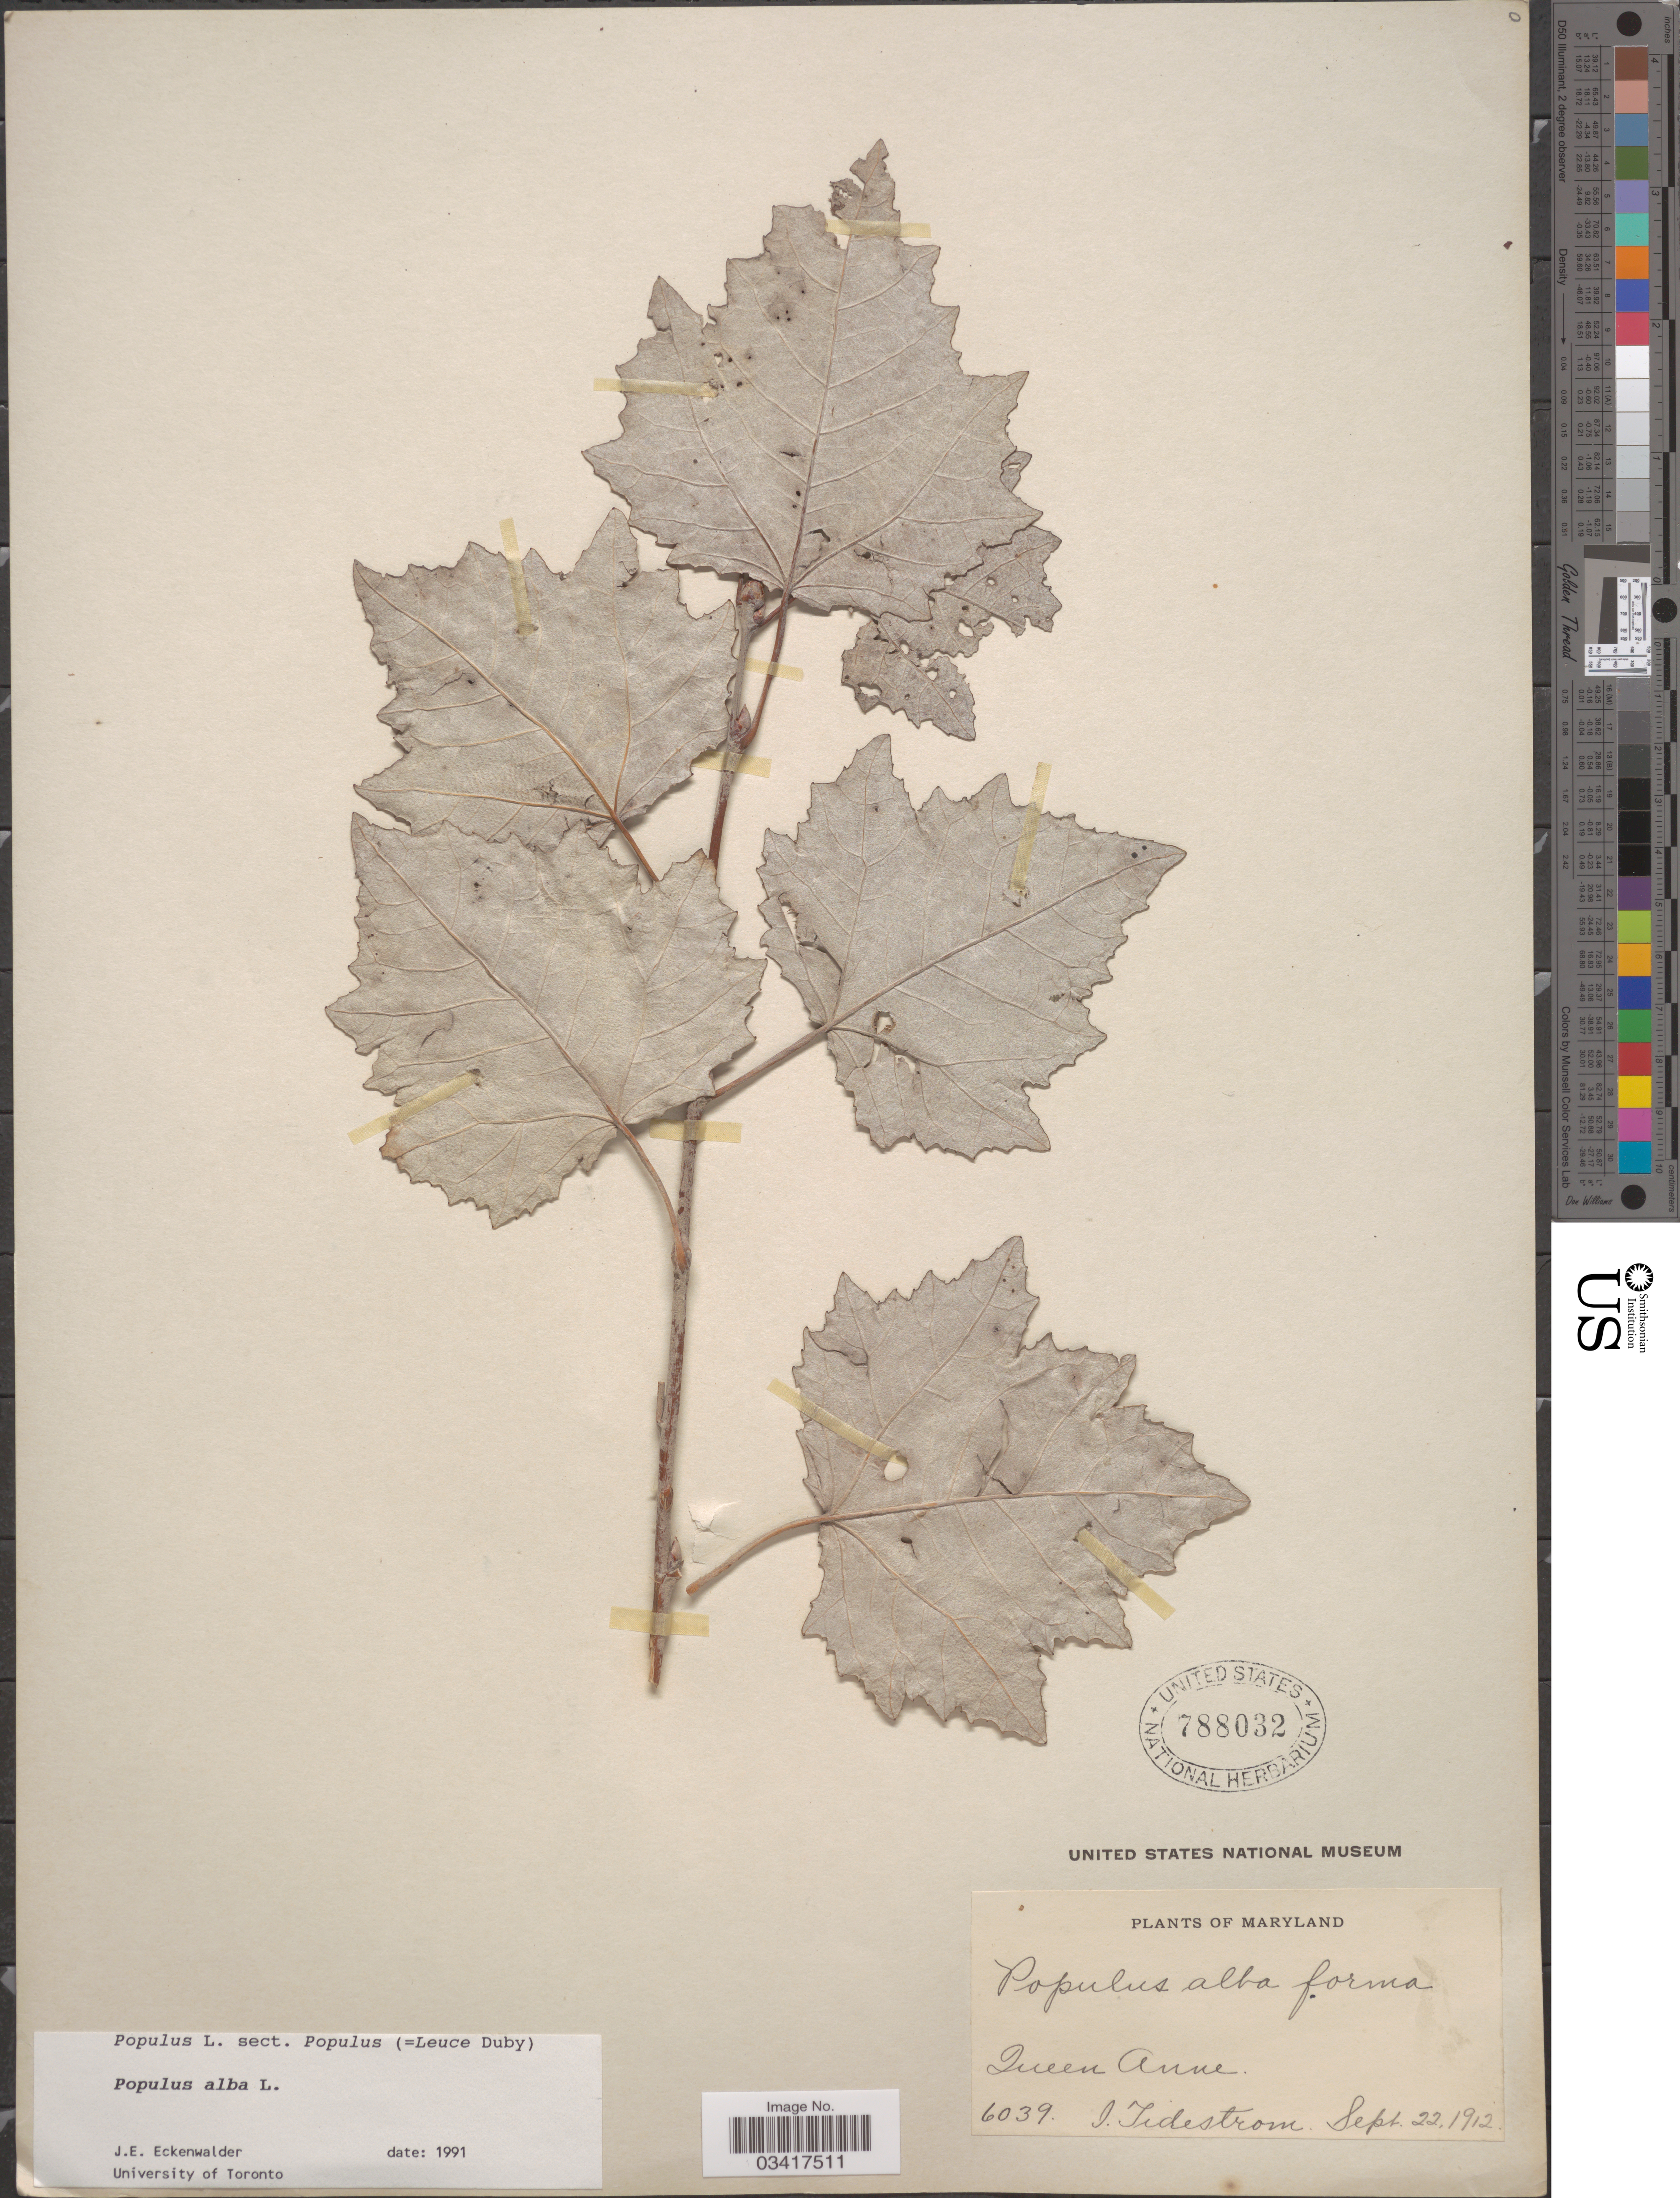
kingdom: Plantae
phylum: Tracheophyta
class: Magnoliopsida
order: Malpighiales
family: Salicaceae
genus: Populus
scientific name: Populus alba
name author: L.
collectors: I. F. Tidestrom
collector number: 6039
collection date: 1912-09-22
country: United States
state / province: Maryland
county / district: Queen Anne's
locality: Queen Anne.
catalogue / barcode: US 788032